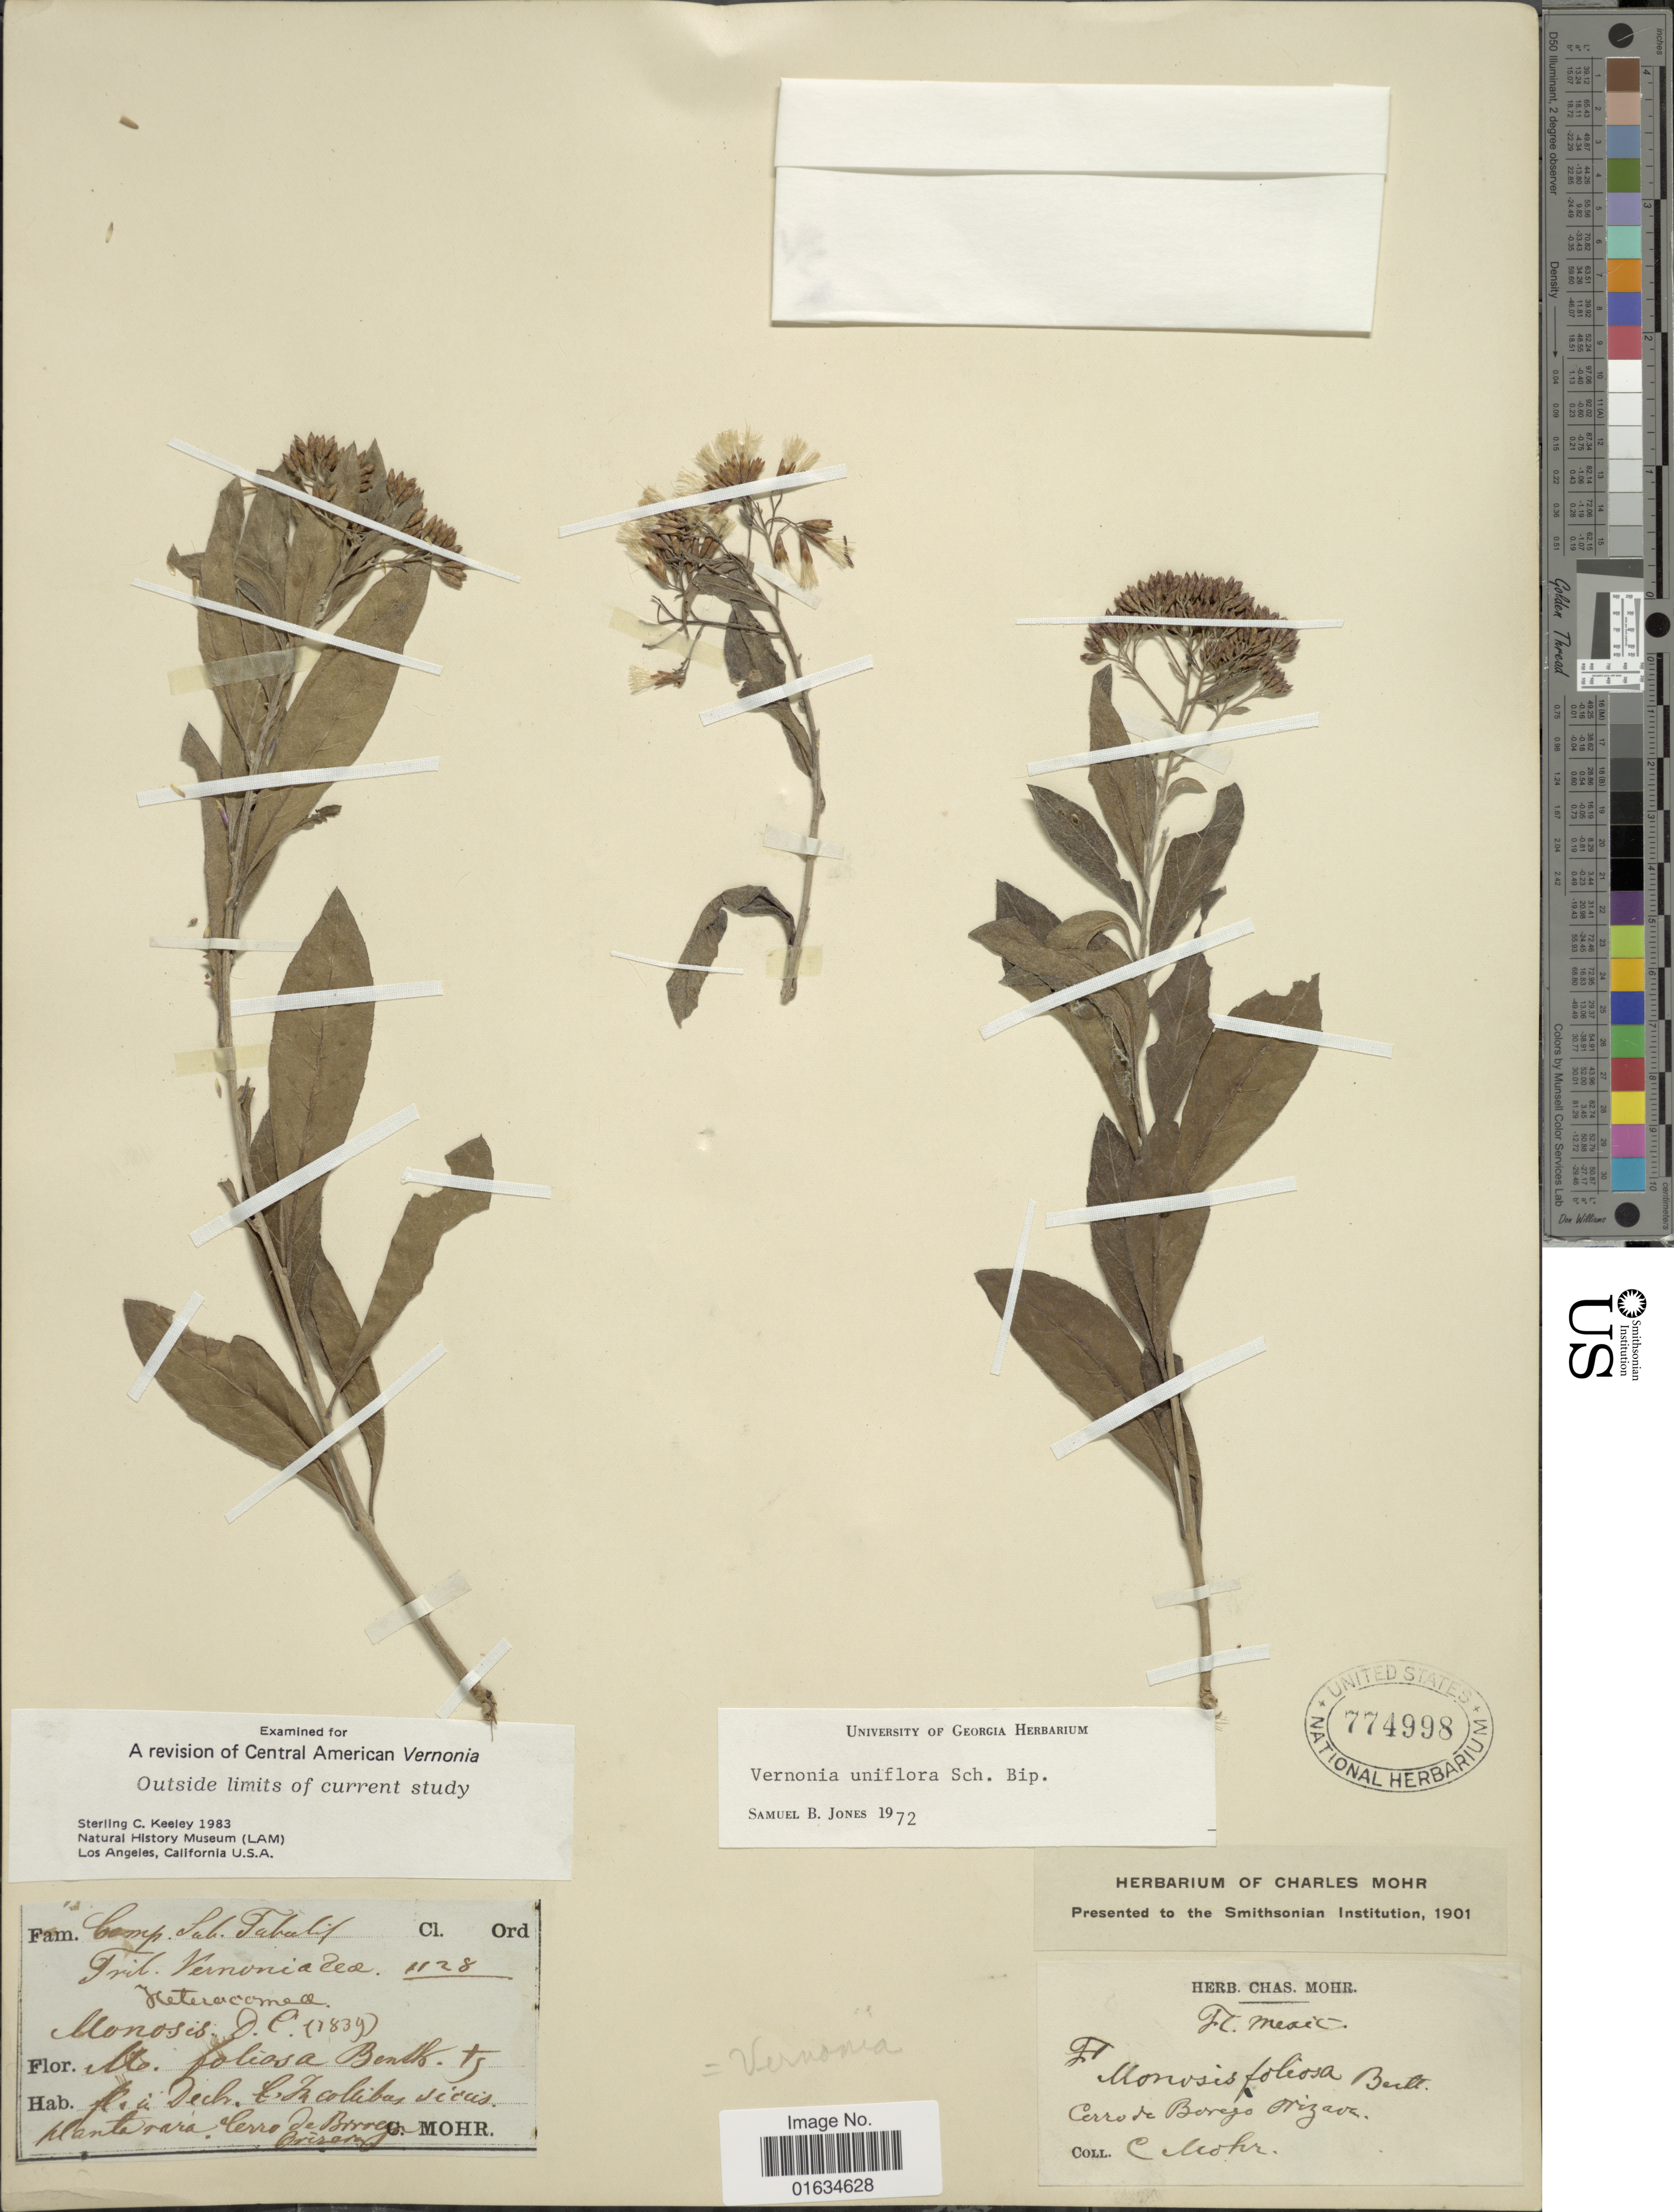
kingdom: Plantae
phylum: Tracheophyta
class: Magnoliopsida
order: Asterales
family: Asteraceae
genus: Critoniopsis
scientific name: Critoniopsis salicifolia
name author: (DC.) H. Rob.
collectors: Mohr, C. T. (herbarium)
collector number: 1128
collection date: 1839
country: Mexico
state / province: Veracruz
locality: Monosis, In collibus siccis planta rara Cerro de Borego Orizava. [interpreted]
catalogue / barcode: US 774998